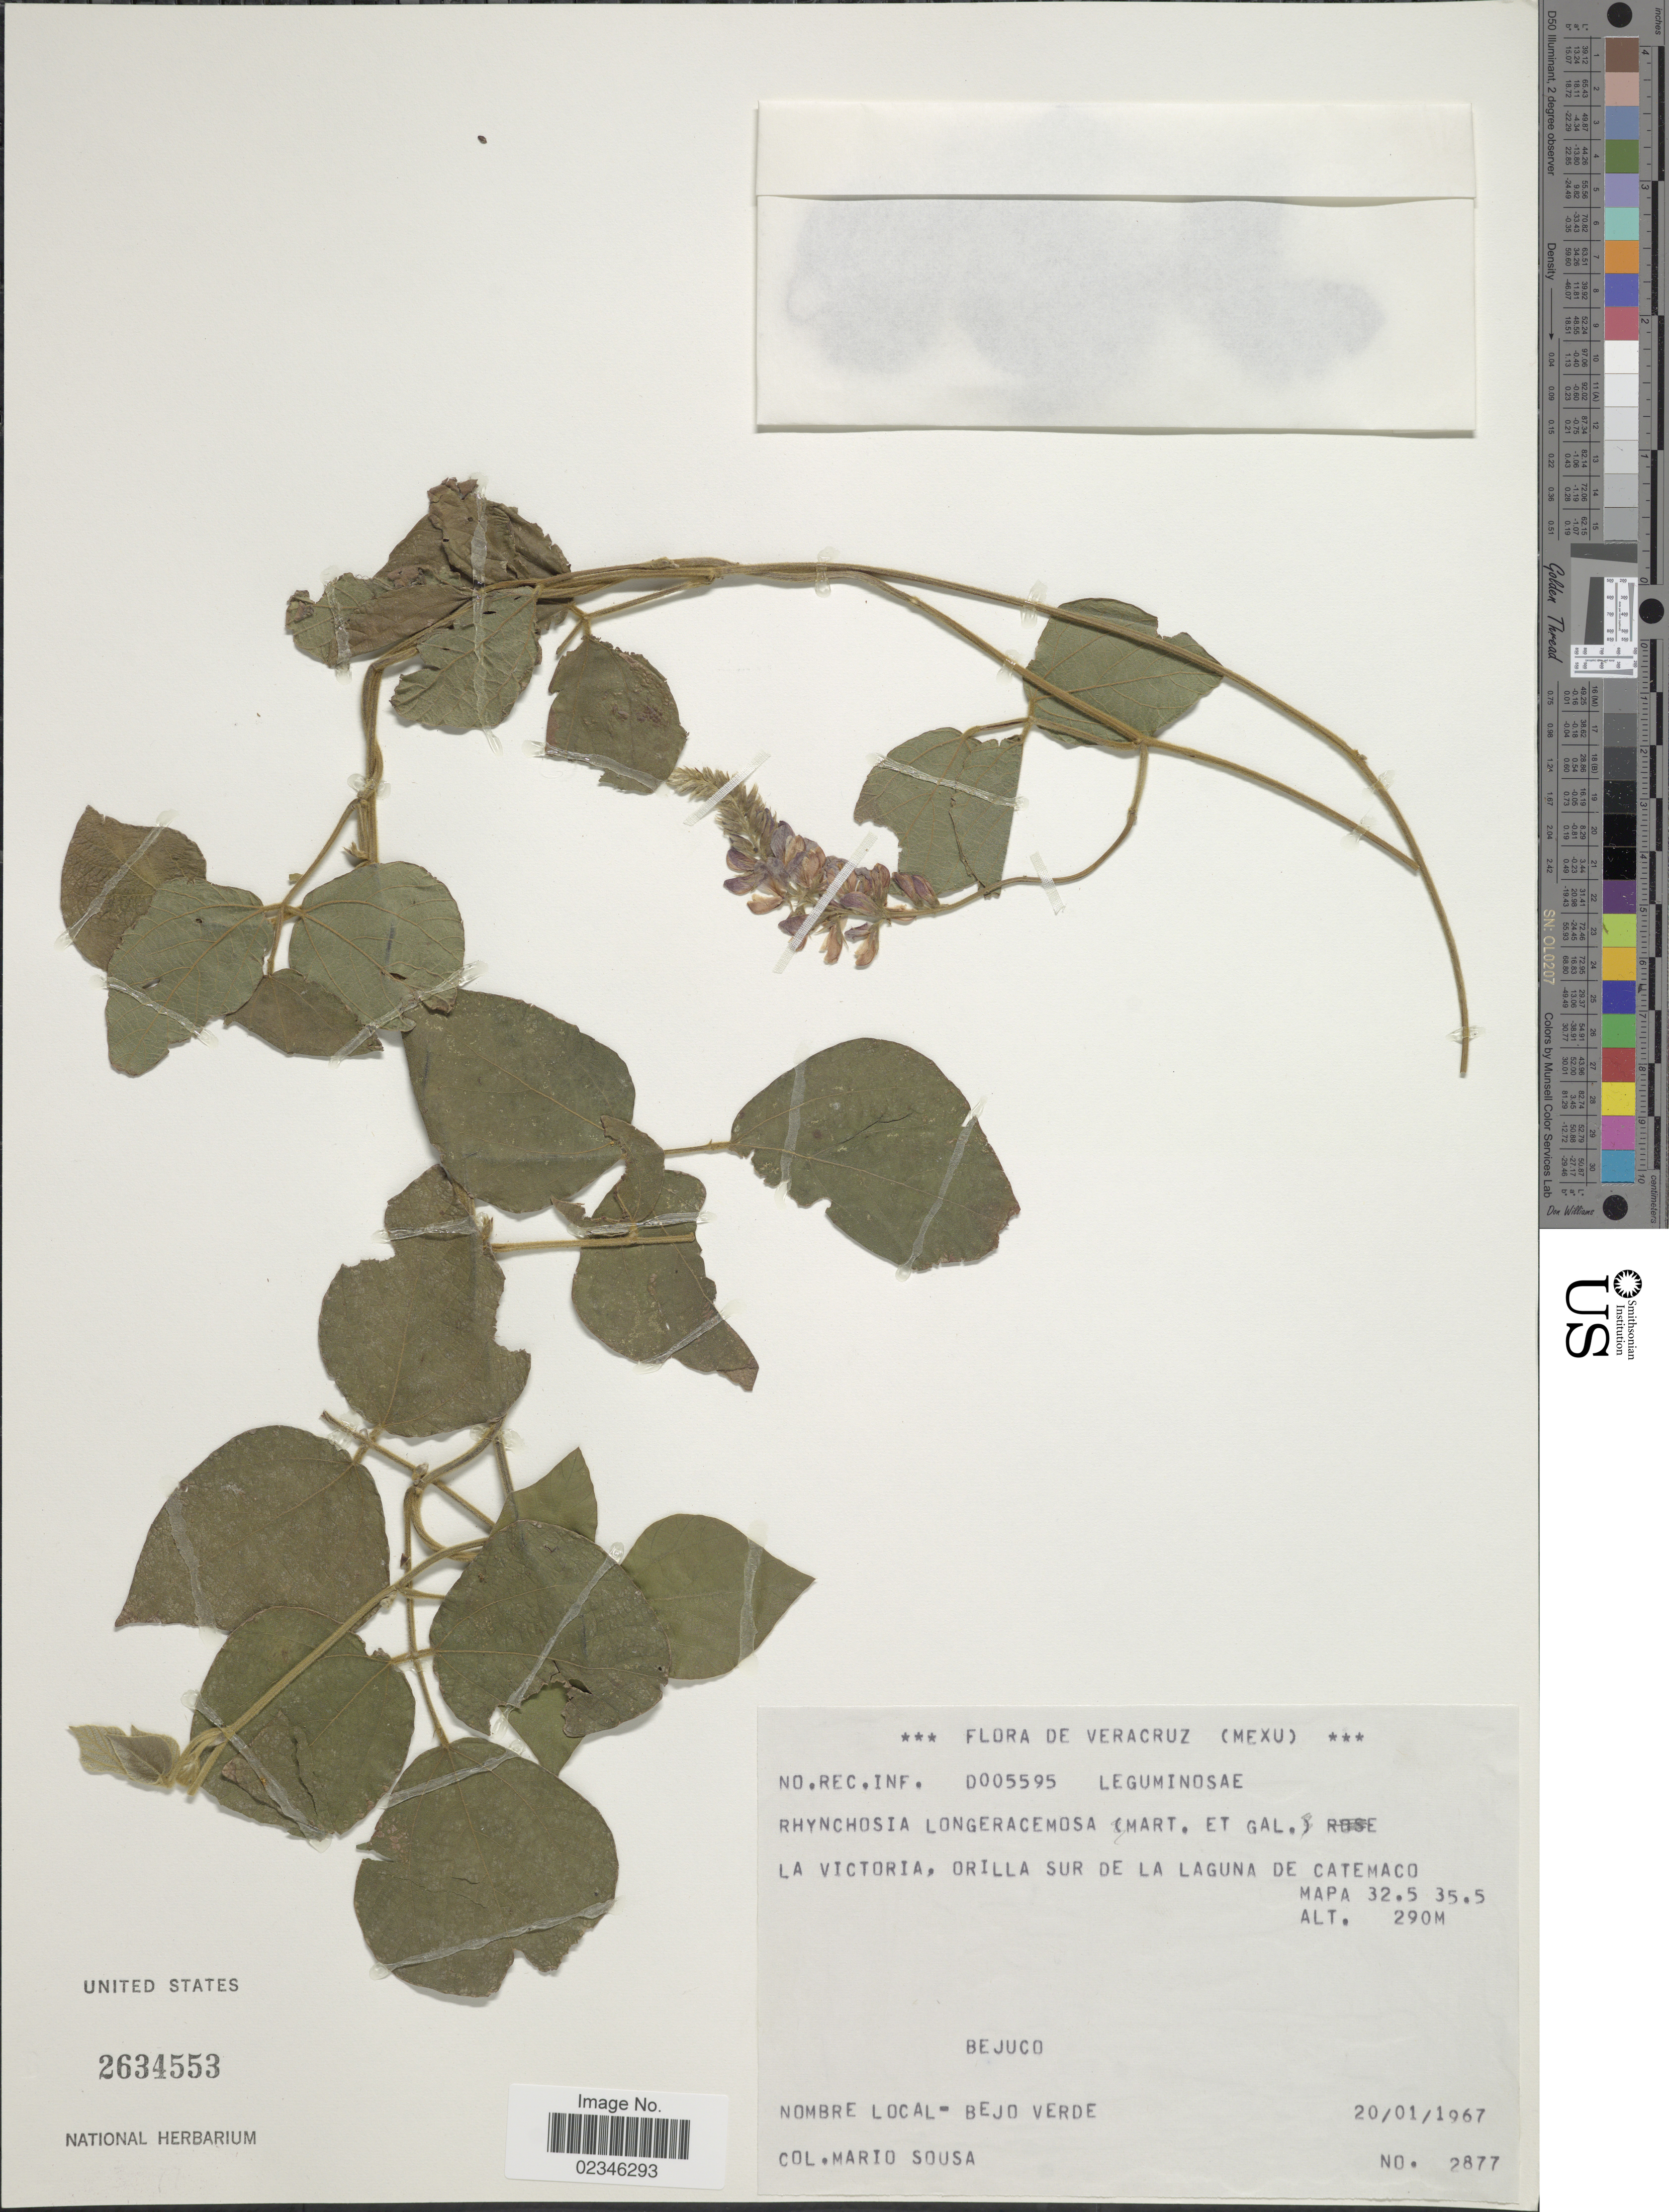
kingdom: Plantae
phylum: Tracheophyta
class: Magnoliopsida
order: Fabales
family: Fabaceae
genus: Rhynchosia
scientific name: Rhynchosia longeracemosa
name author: M. Martens & Galeotti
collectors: M. Sousa S.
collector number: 2877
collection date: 1967-01-20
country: Mexico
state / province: Veracruz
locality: La Victoria, orilla sur de la Laguna de Catemaco. Bejuco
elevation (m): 290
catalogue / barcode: US 2634553